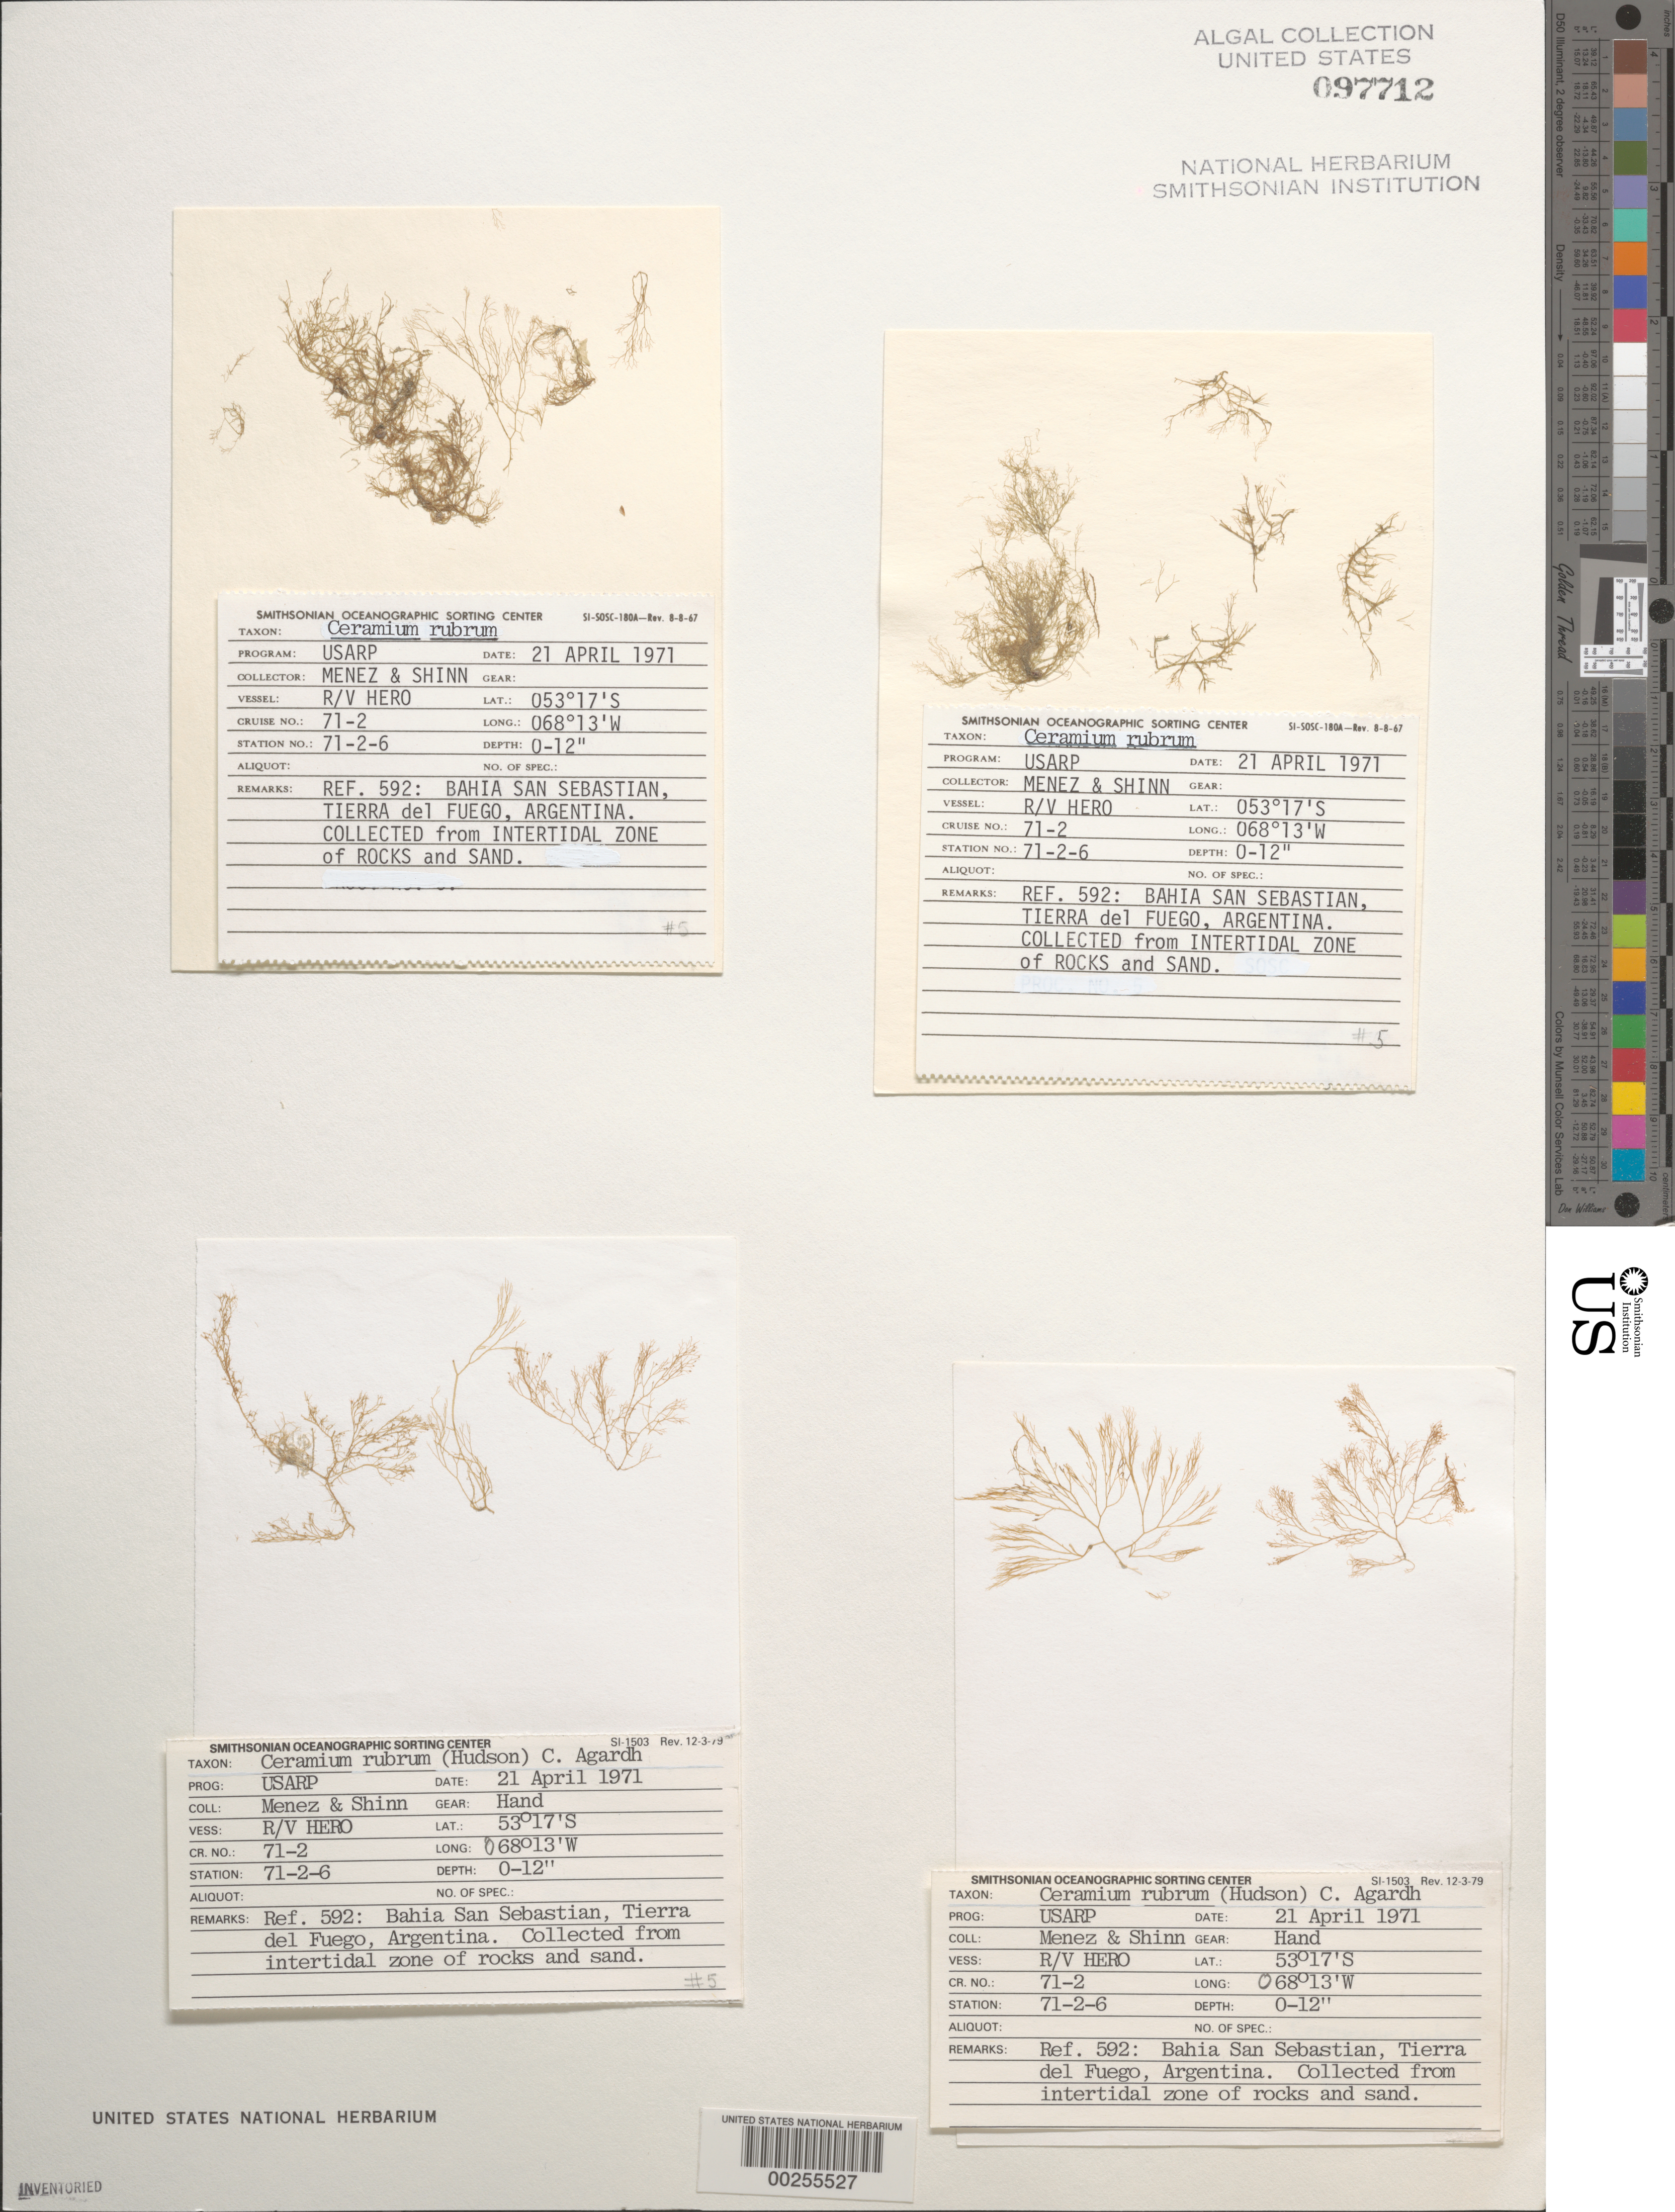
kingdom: Plantae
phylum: Rhodophyta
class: Florideophyceae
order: Ceramiales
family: Ceramiaceae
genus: Ceramium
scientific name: Ceramium rubrum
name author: C. Agardh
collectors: Meñez & -. Shinn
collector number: Station 71-2-6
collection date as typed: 21 Apr 1971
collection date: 1971-04-21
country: Argentina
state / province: Tierra del Fuego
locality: Bahia San Sebastian, Tierra del Fuego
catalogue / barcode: US 97712